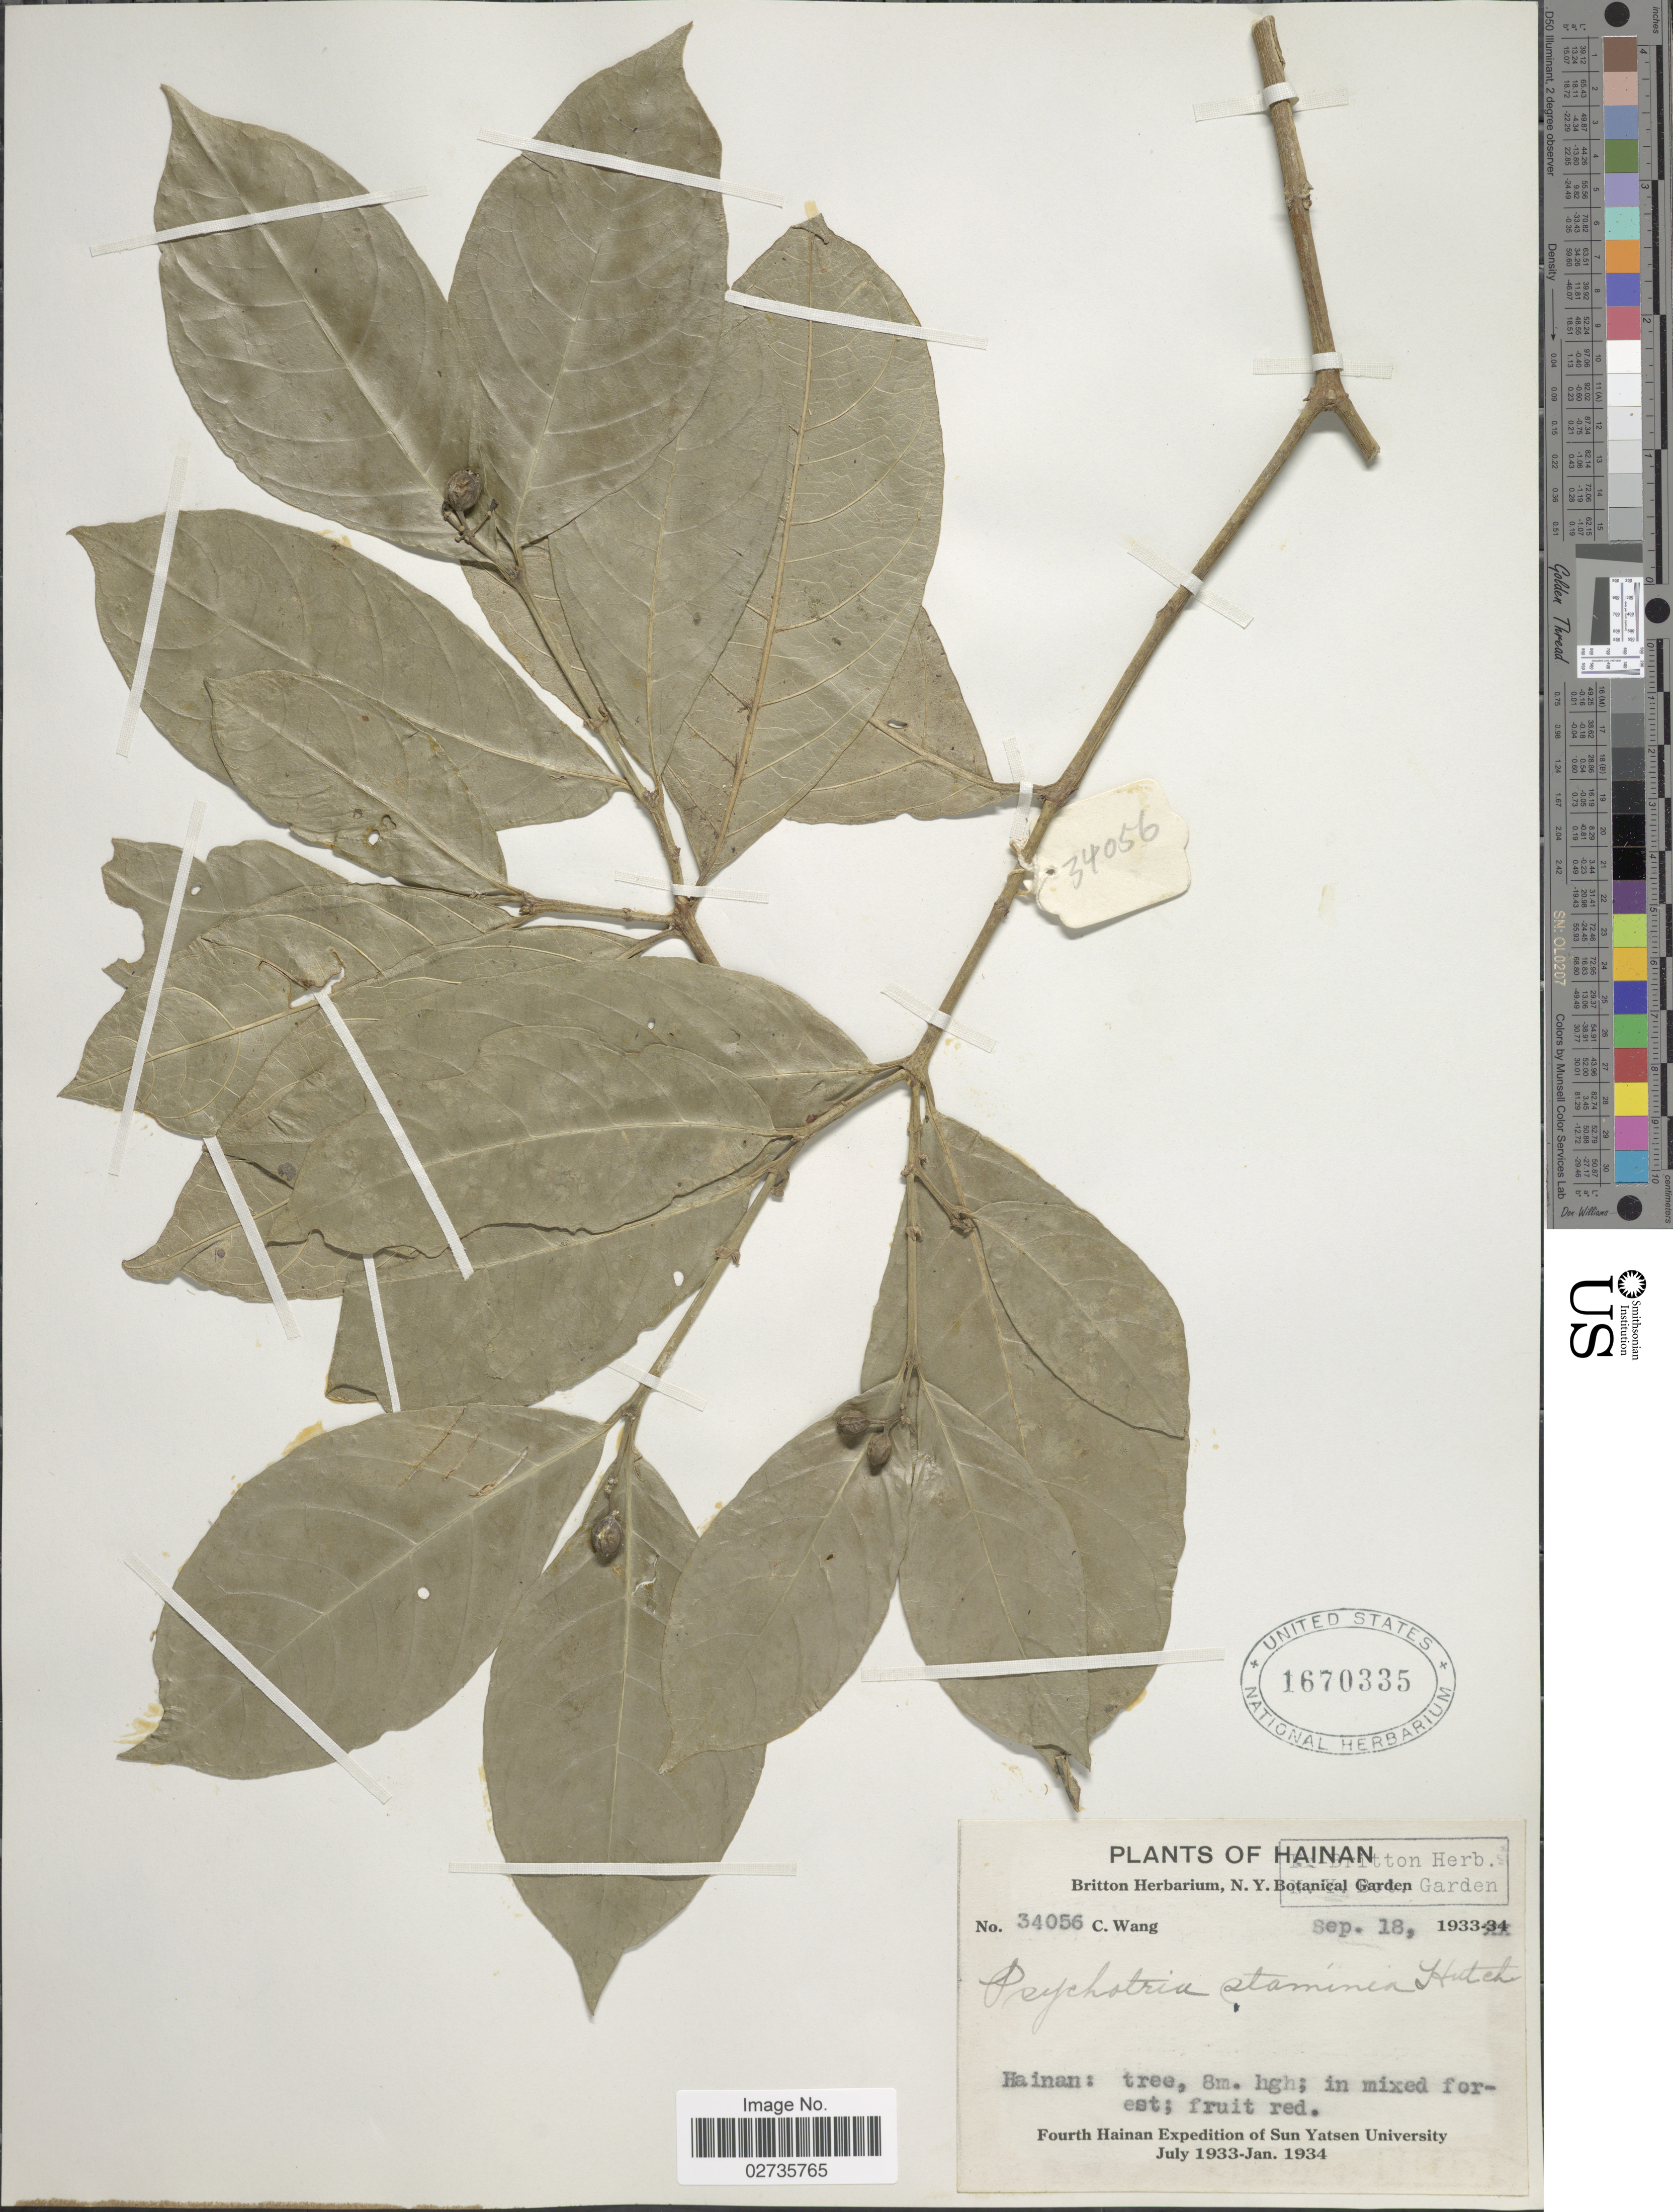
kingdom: Plantae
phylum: Tracheophyta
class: Magnoliopsida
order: Gentianales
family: Rubiaceae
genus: Psychotria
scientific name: Psychotria straminea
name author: Hutch.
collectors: C. Wang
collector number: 34056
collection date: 1933-09-18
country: China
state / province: Hainan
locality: In mixed forest.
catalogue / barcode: US 1670335